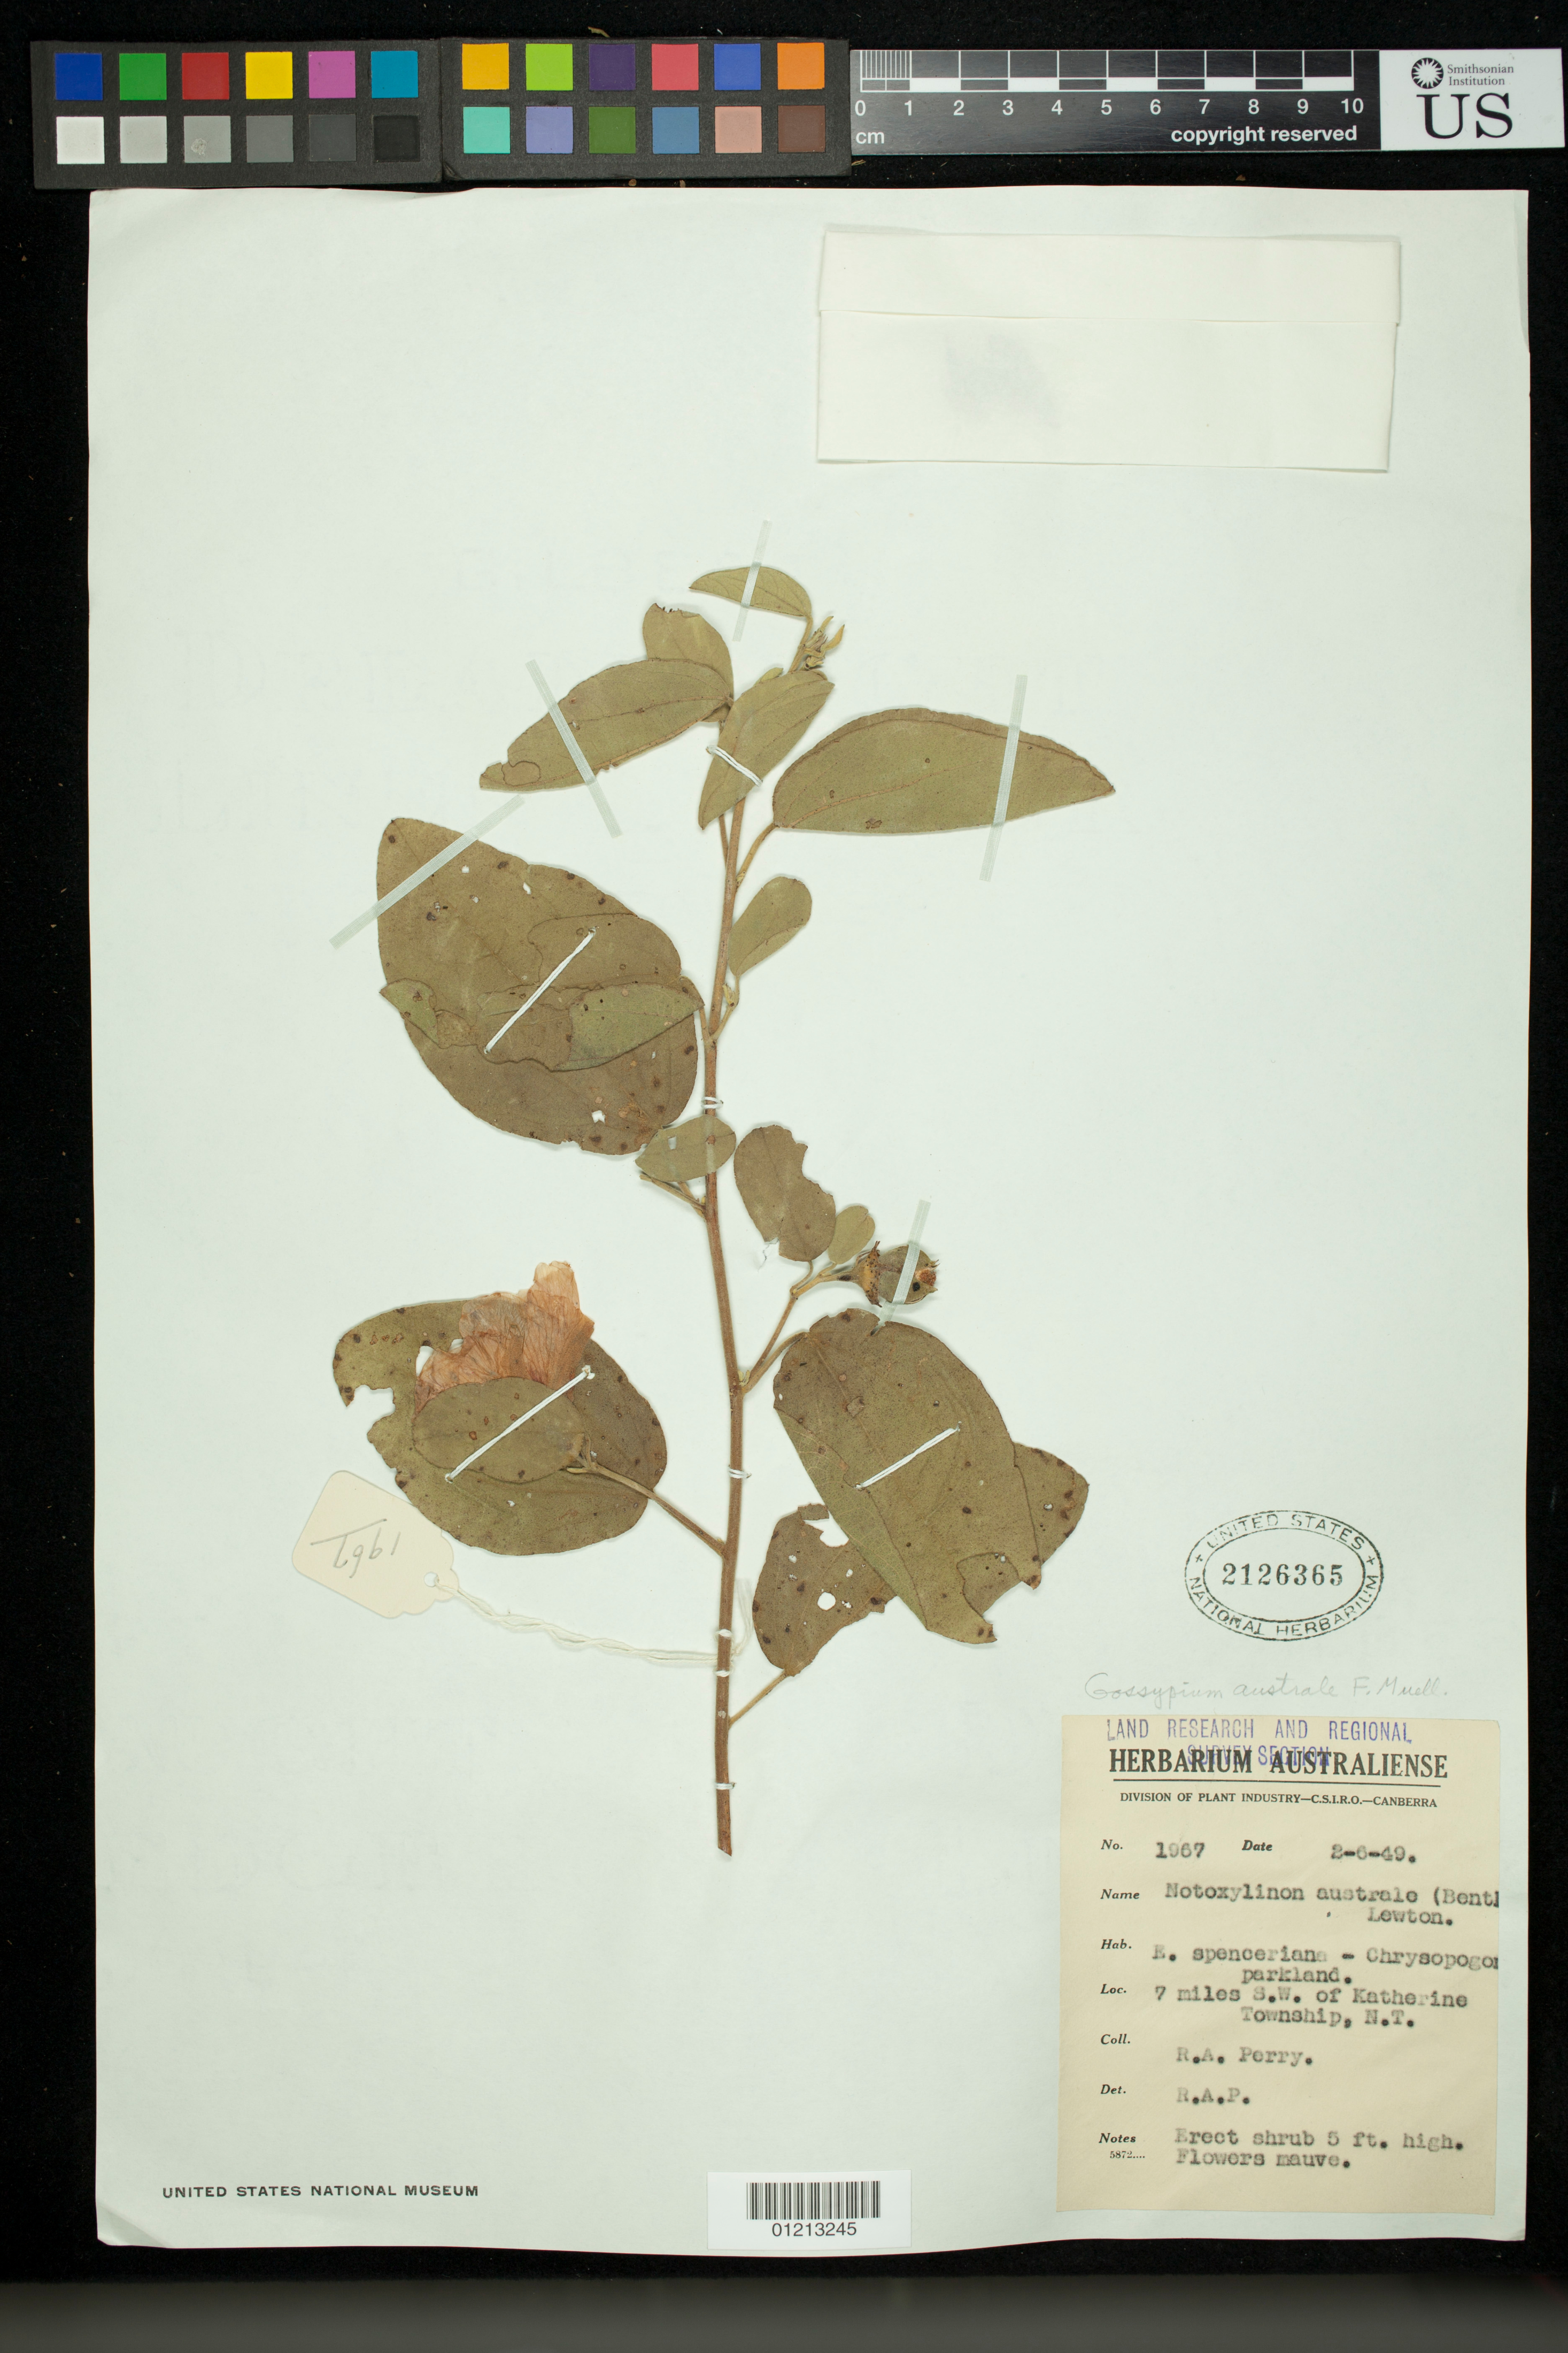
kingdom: Plantae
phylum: Tracheophyta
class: Magnoliopsida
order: Malvales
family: Malvaceae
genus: Gossypium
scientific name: Gossypium australe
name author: F. Muell.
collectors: Perry, R. A.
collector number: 1967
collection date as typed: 06 Feb 1949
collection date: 1949-02-06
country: Australia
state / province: Northern Territory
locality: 7 miles S.W. of Katherine Township, N.T.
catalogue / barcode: US 2126365